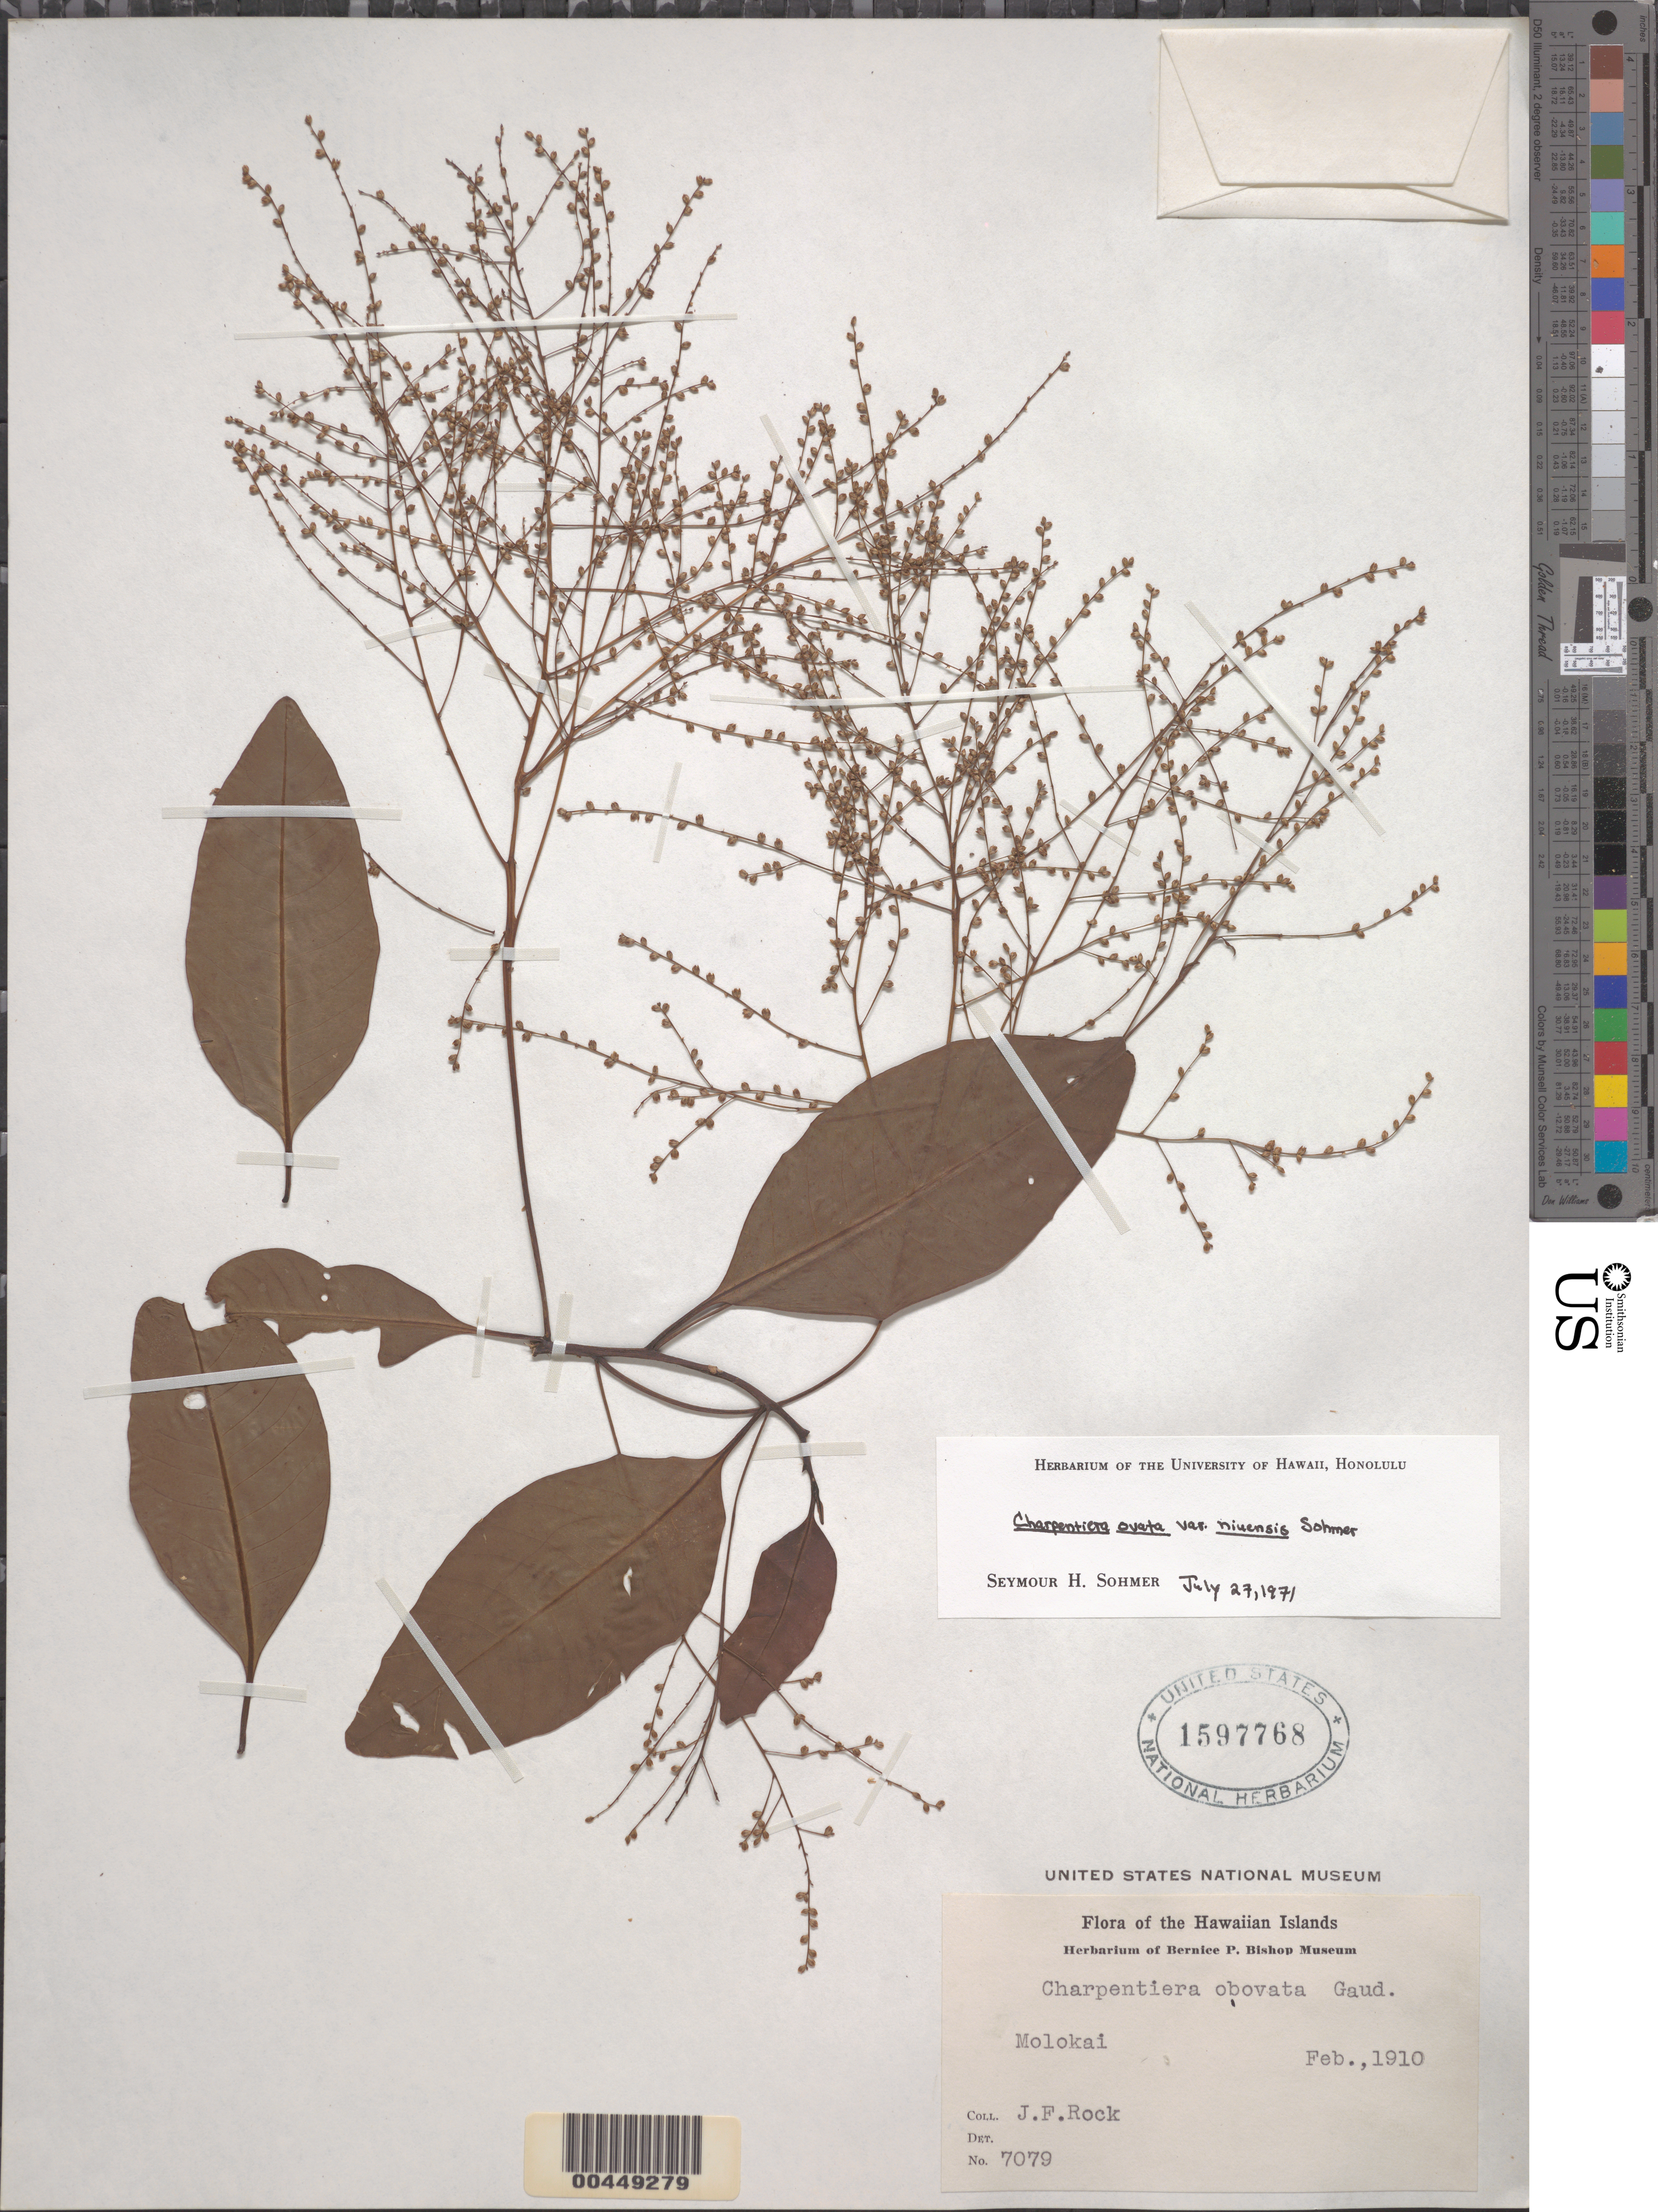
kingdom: Plantae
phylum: Tracheophyta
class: Magnoliopsida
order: Caryophyllales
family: Amaranthaceae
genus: Charpentiera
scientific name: Charpentiera ovata var. niuensis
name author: Sohmer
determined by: Sohmer, S. H.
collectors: J. F. Rock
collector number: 7079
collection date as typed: Feb 1910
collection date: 1910-02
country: United States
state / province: Hawaii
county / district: Maui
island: Moloka'i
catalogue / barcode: US 1597768